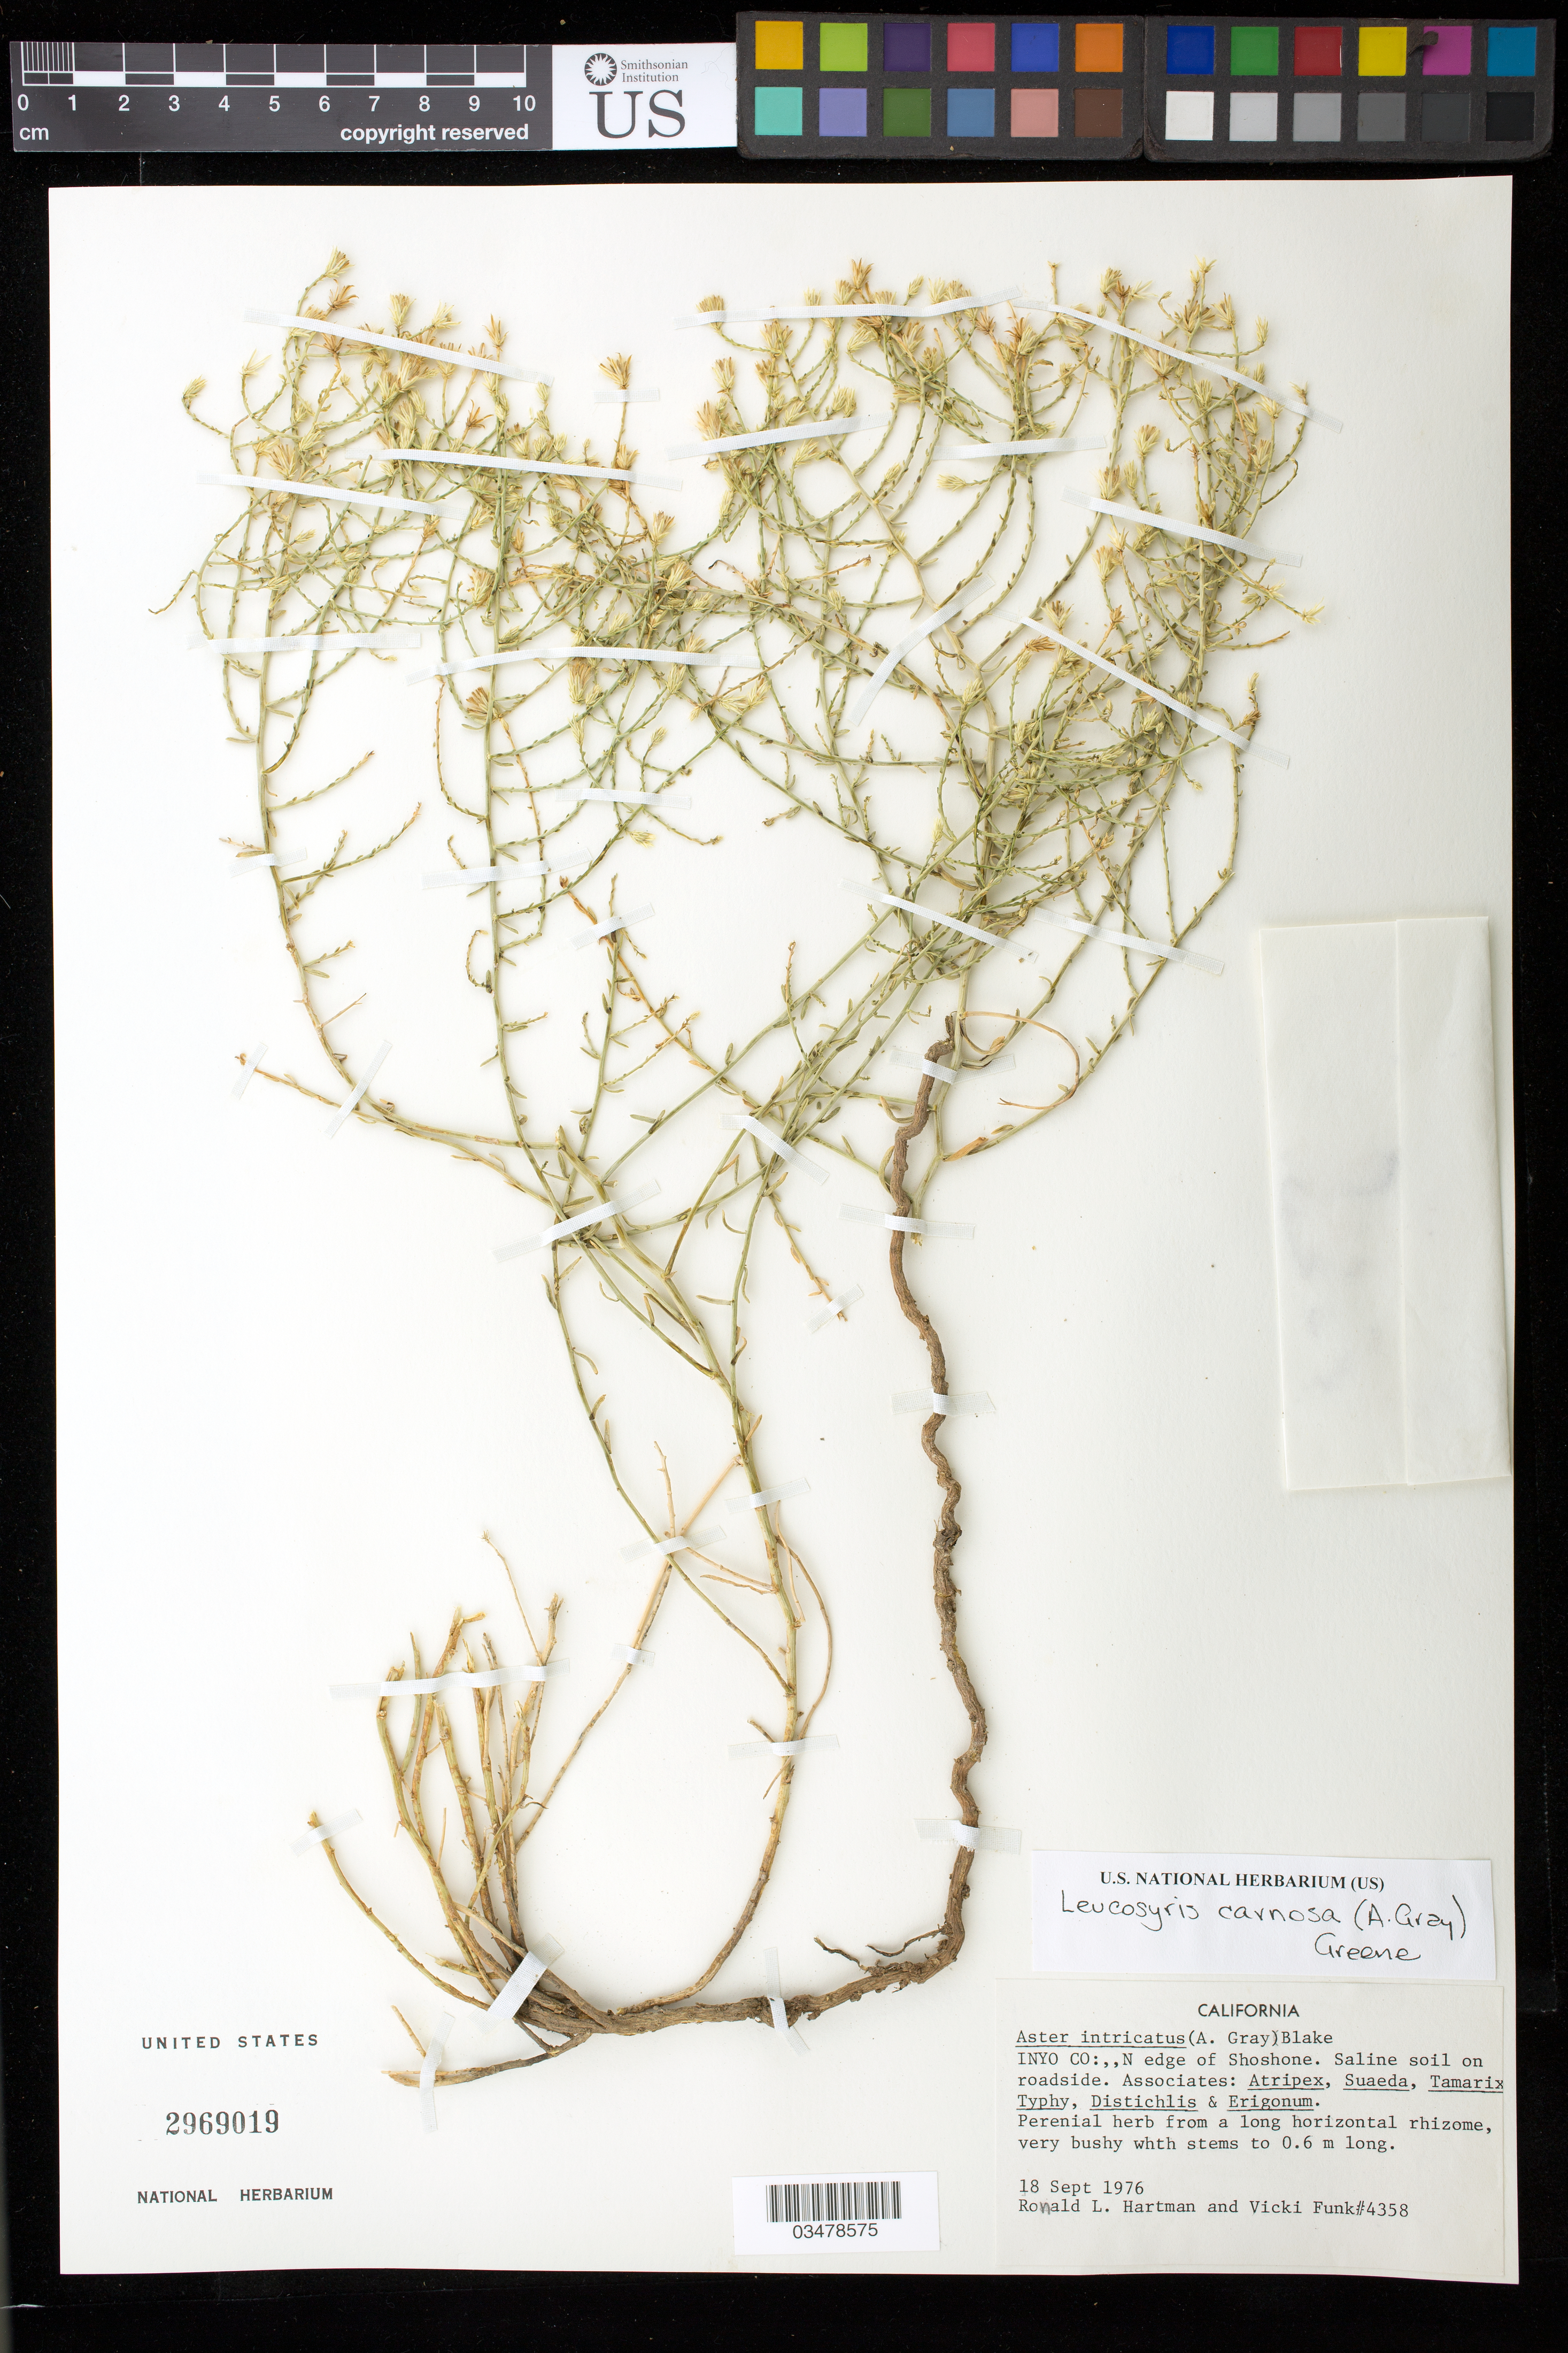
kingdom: Plantae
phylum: Tracheophyta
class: Magnoliopsida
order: Asterales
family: Asteraceae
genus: Machaeranthera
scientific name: Machaeranthera carnosa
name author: (A. Gray) G.L. Nesom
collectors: R. L. Hartman, V. Funk & F. Chiang C.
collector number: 4358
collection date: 1976-09-18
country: United States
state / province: California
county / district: Inyo Co.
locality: N edge of Shoshone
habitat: Saline soil on roadside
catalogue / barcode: US 2969019